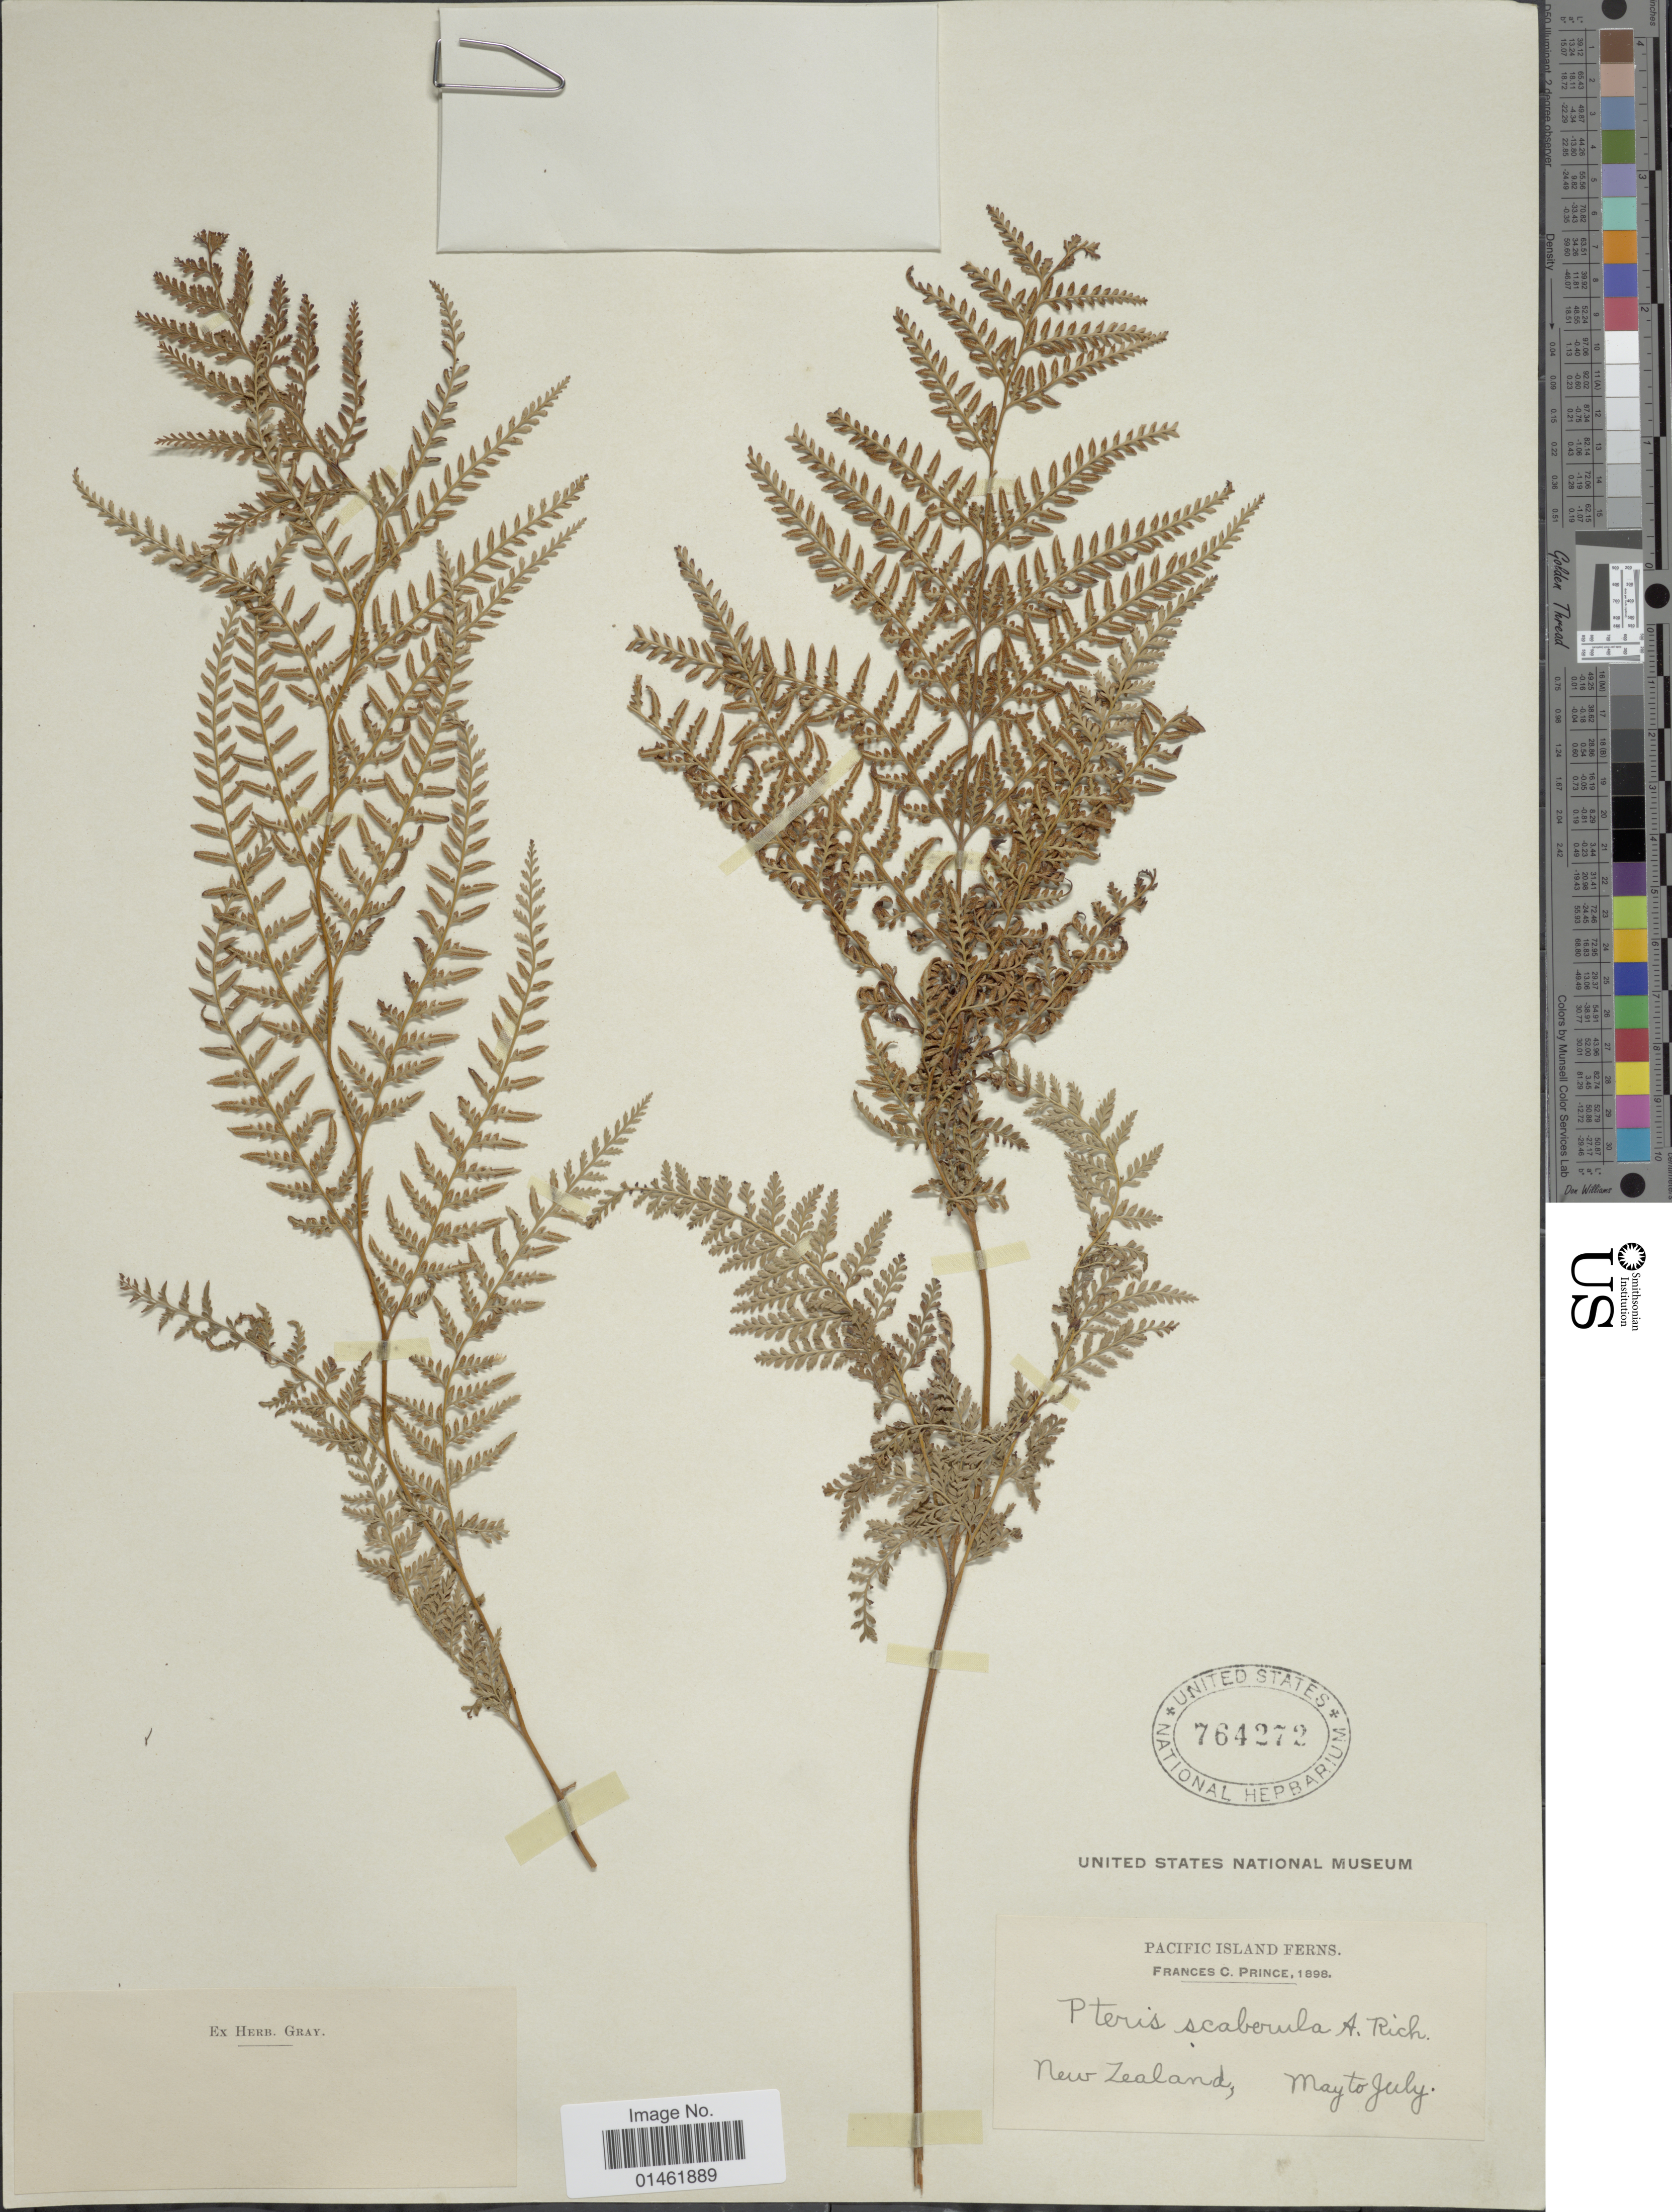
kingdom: Plantae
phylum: Tracheophyta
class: Polypodiopsida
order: Polypodiales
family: Dennstaedtiaceae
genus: Paesia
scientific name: Paesia scaberula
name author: Kuhn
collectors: F. Prince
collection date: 1898-05/1898-07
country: New Zealand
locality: Pacific Island, New Zealand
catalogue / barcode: US 764272